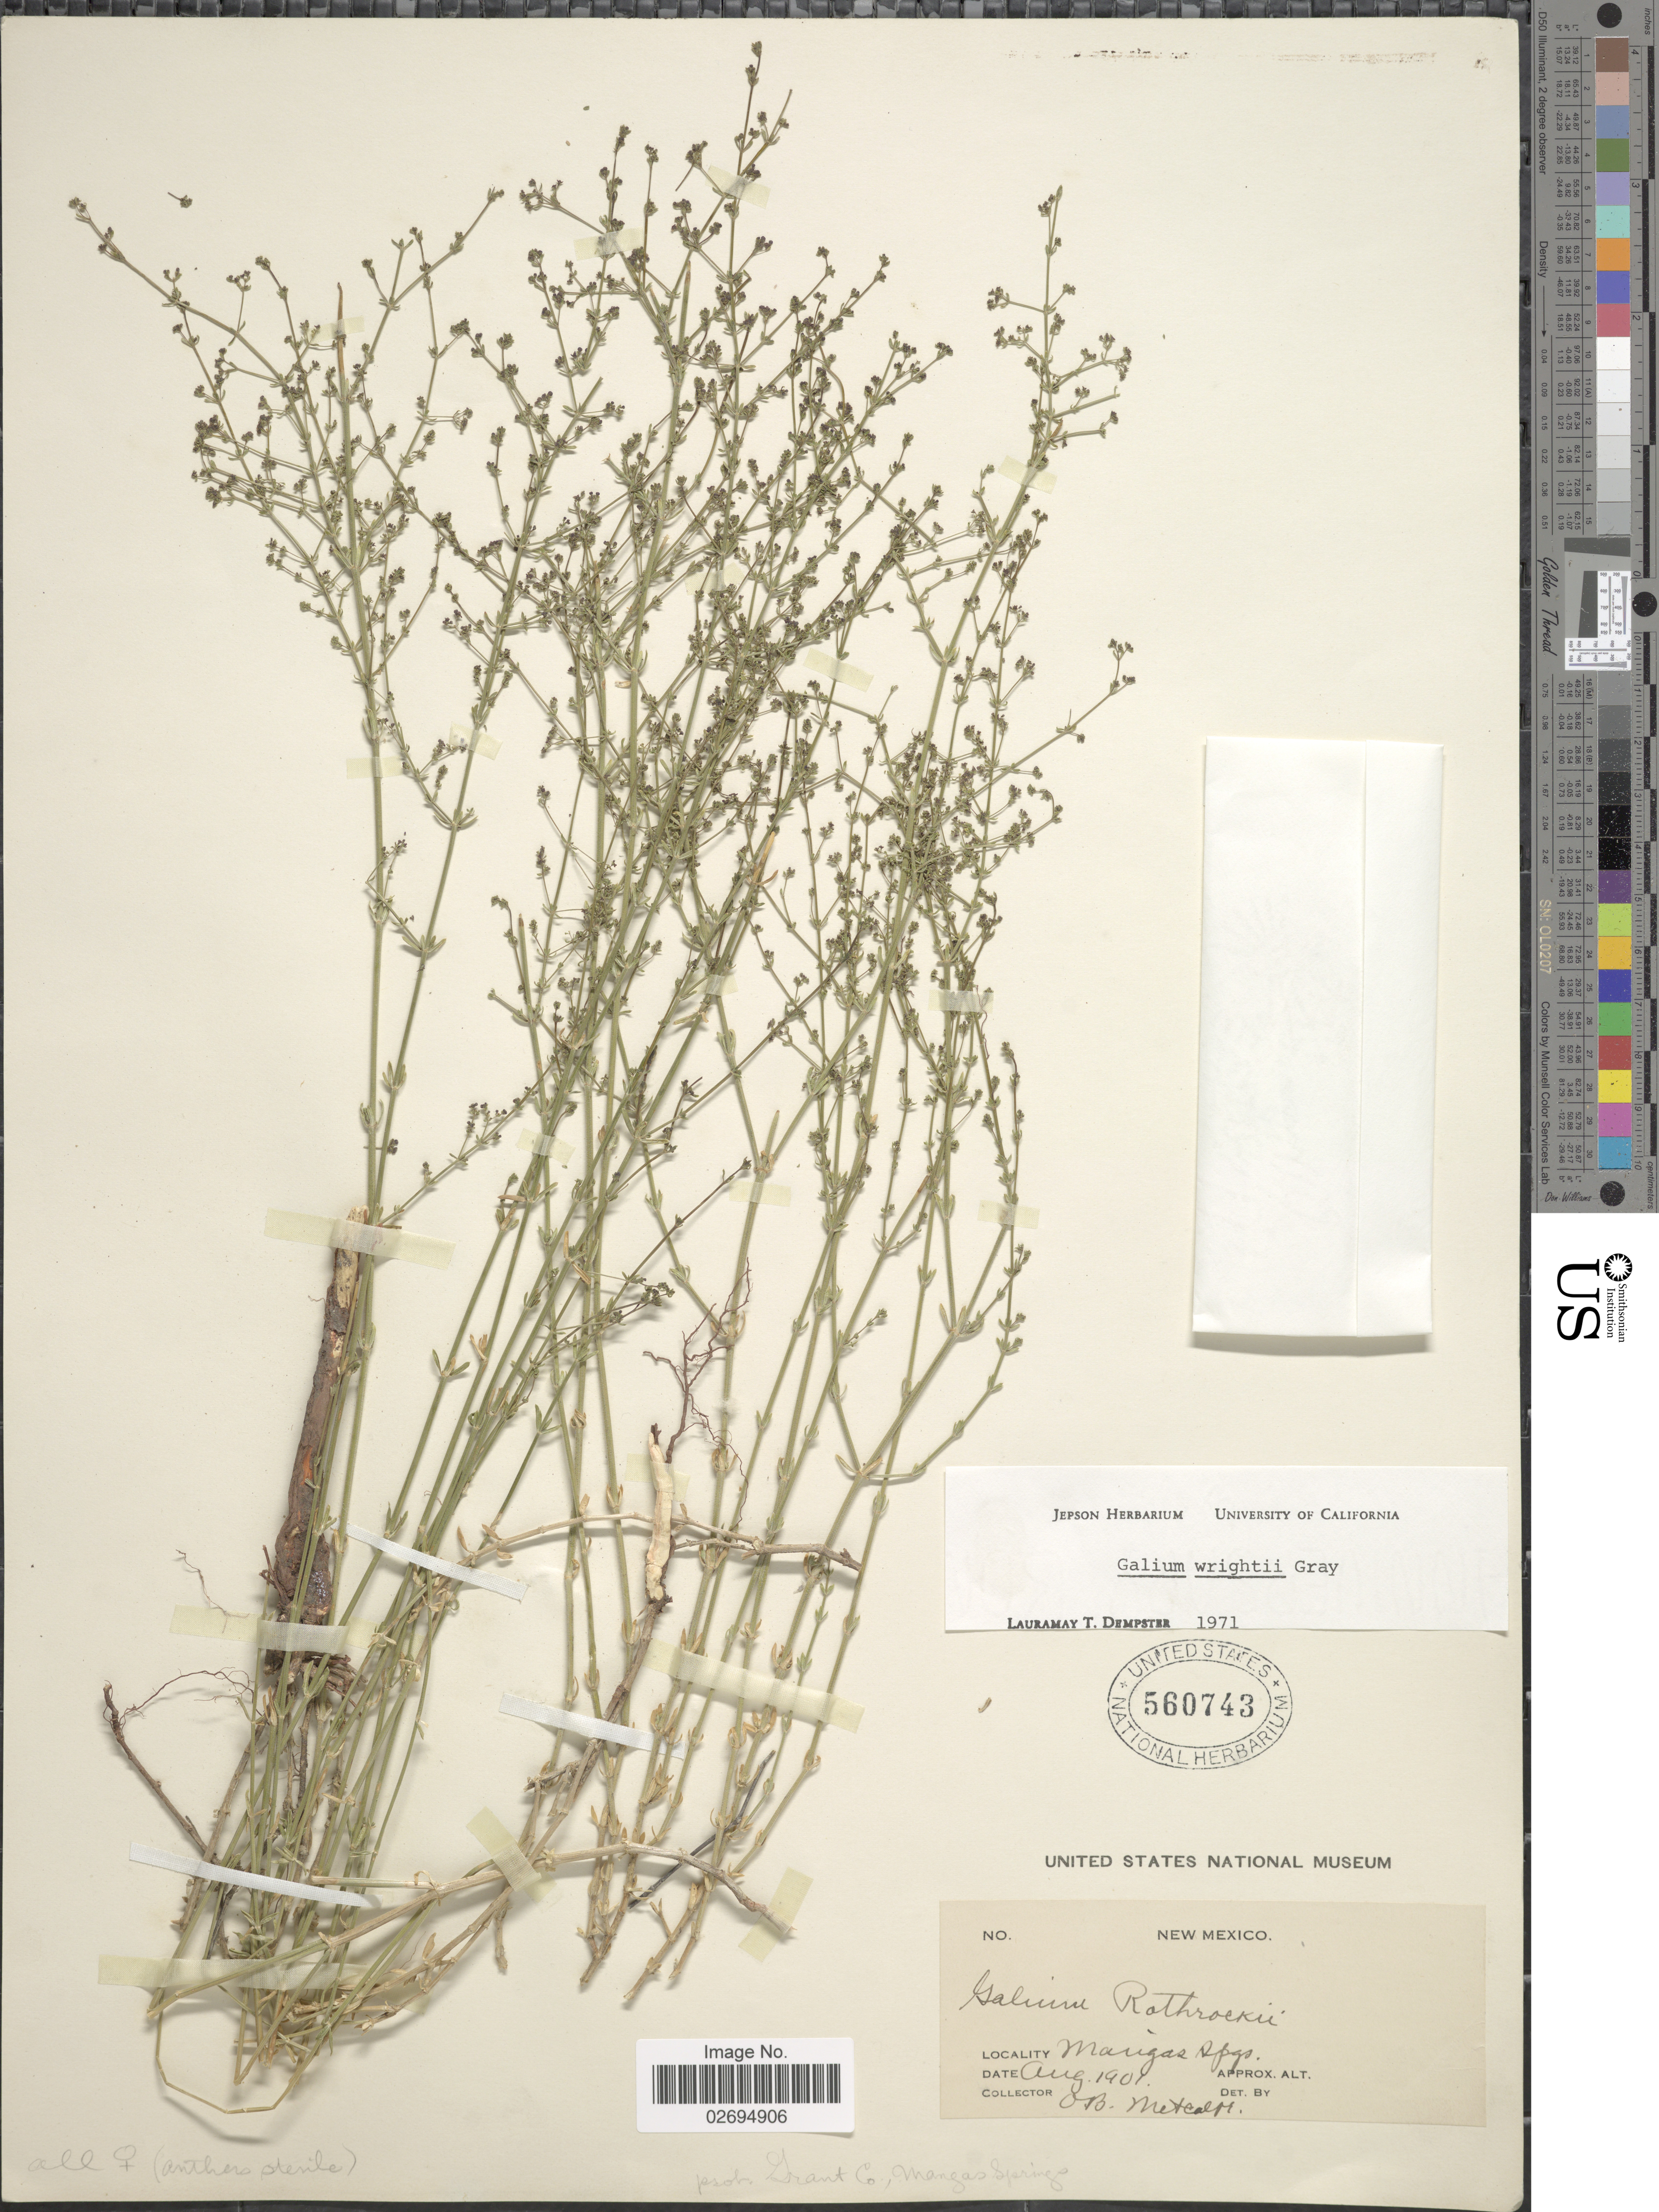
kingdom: Plantae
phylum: Tracheophyta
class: Magnoliopsida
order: Gentianales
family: Rubiaceae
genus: Galium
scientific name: Galium wrightii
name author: A. Gray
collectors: O. B. Metcalfe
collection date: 1901-08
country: United States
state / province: New Mexico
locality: Marigas spgs, prob. Grant Co, Mangas Springs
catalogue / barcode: US 560743